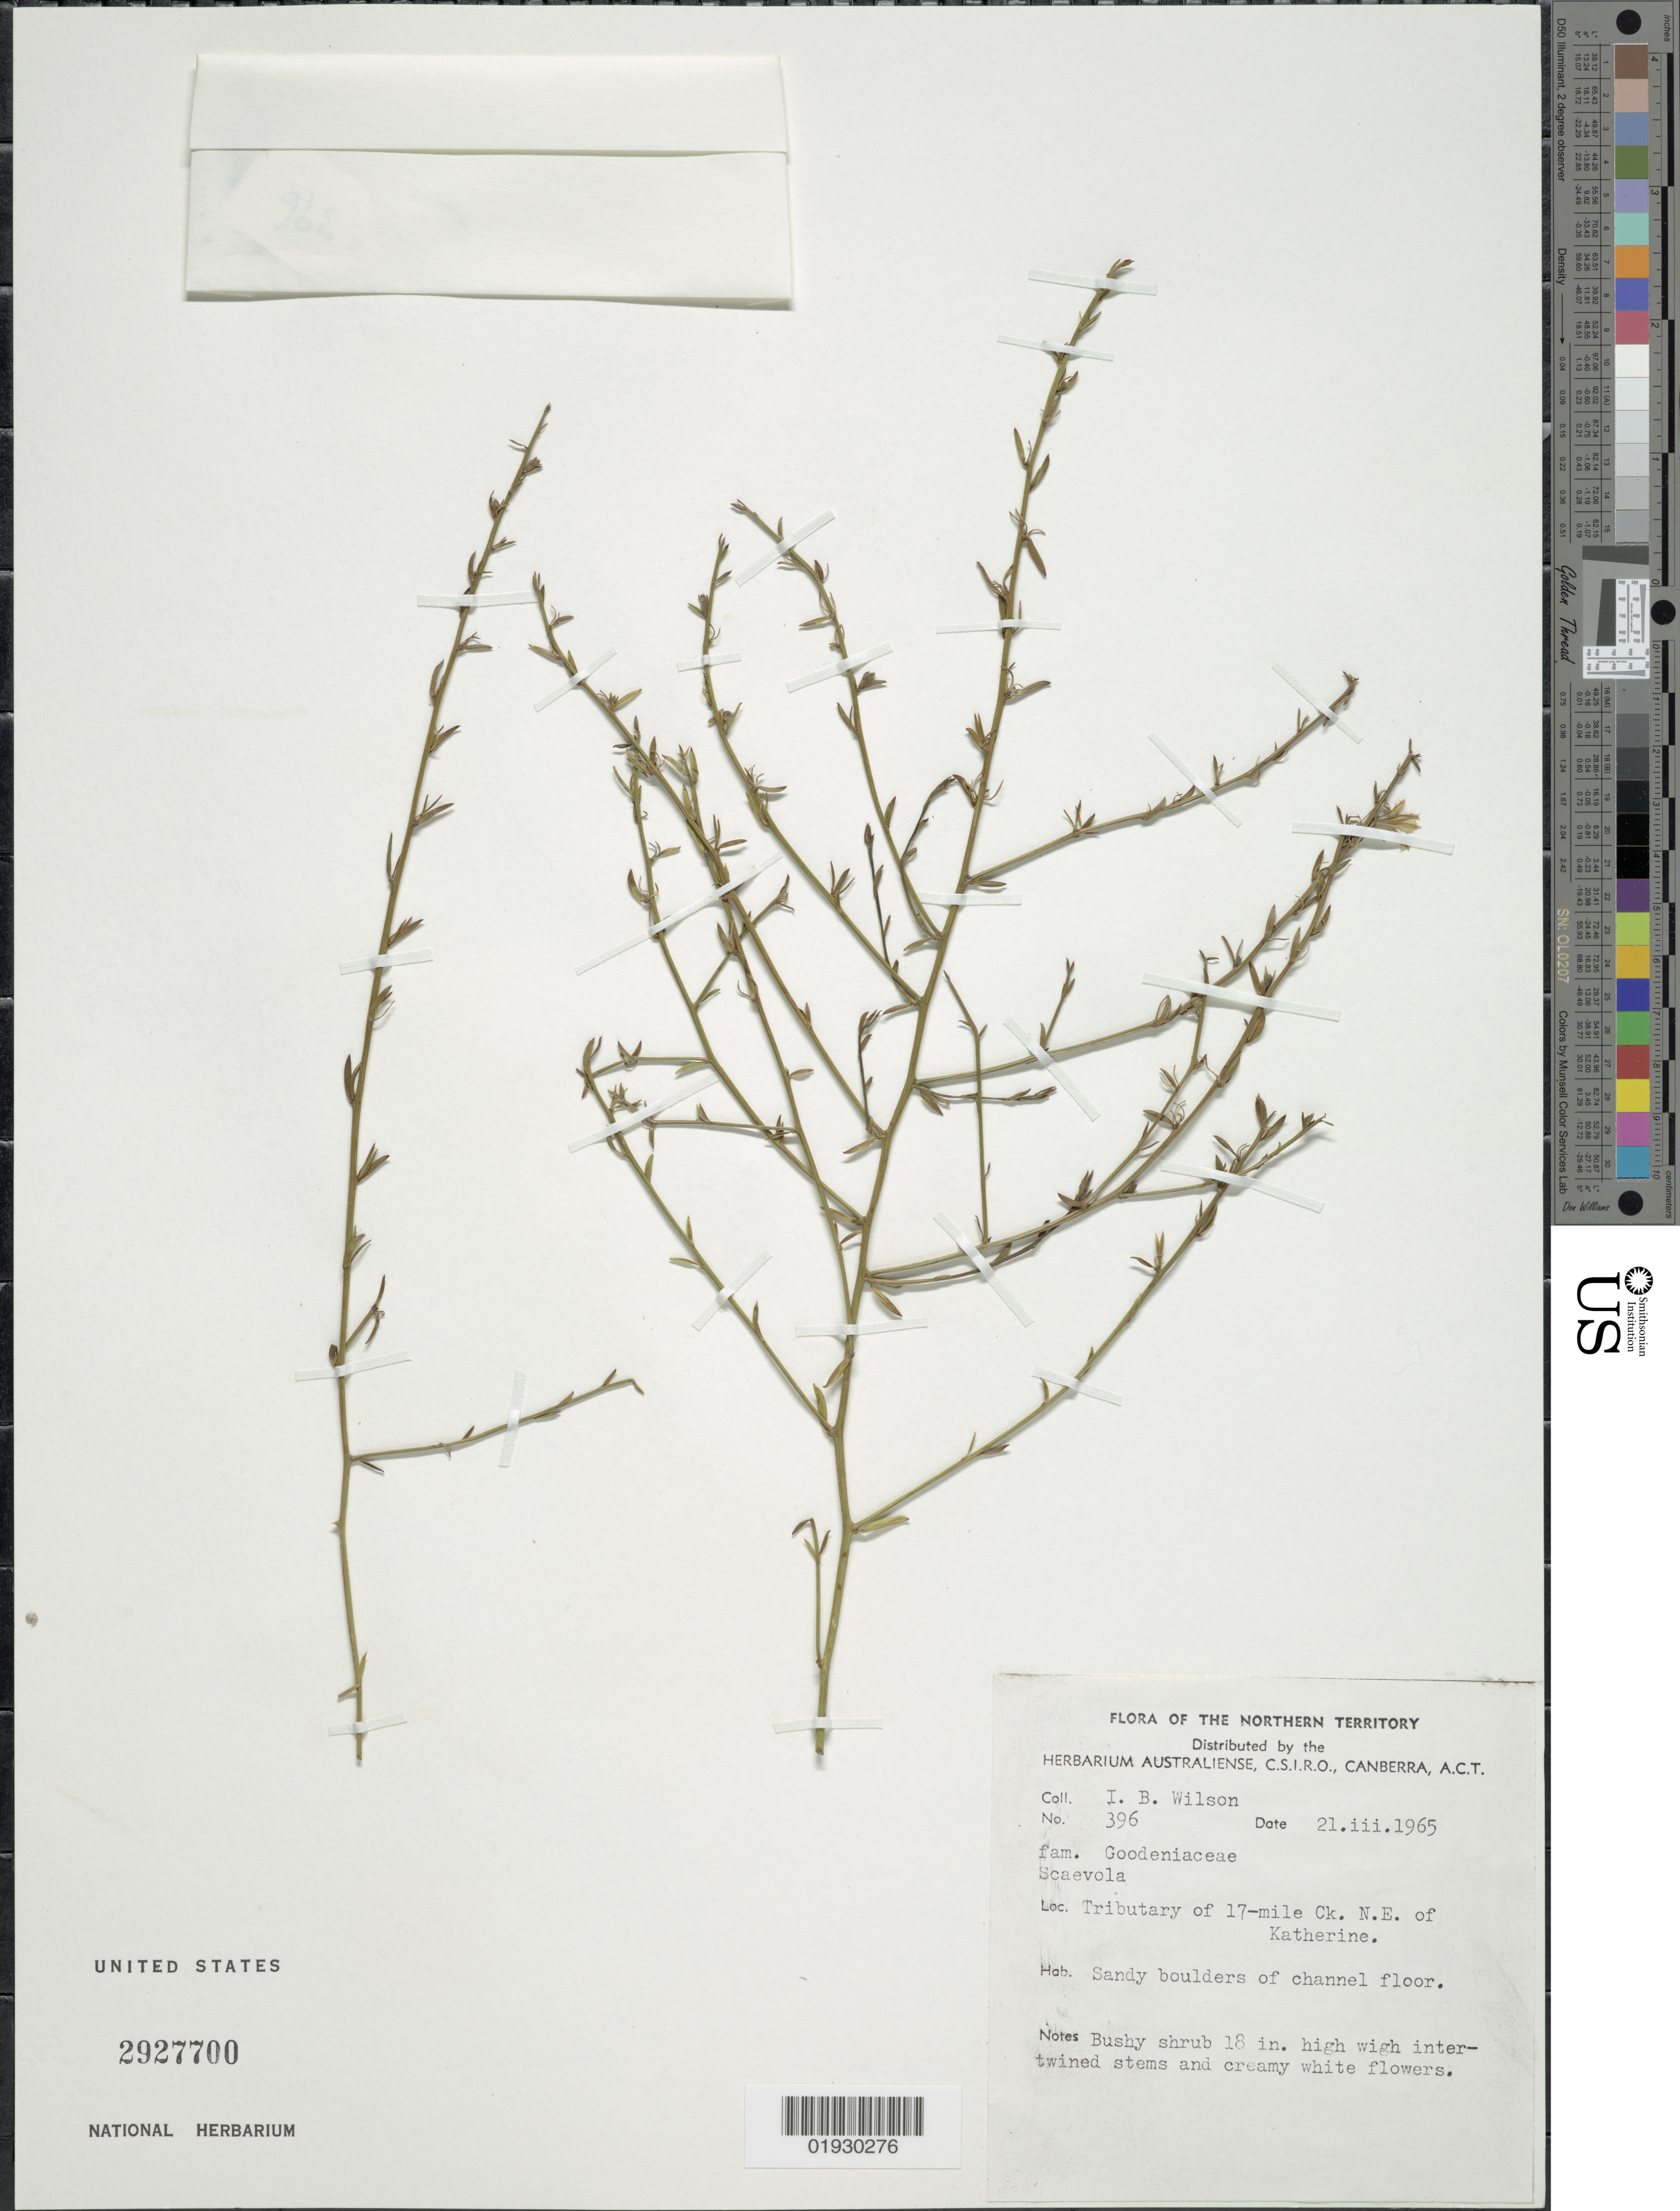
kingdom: Plantae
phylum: Tracheophyta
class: Magnoliopsida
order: Asterales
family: Goodeniaceae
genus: Scaevola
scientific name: Scaevola sp.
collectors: I. B. Wilson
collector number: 396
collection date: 1965-03-21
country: Australia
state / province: Northern Territory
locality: Tributary of 17-mile Ck. N.E. of Katherine.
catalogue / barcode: US 2927700